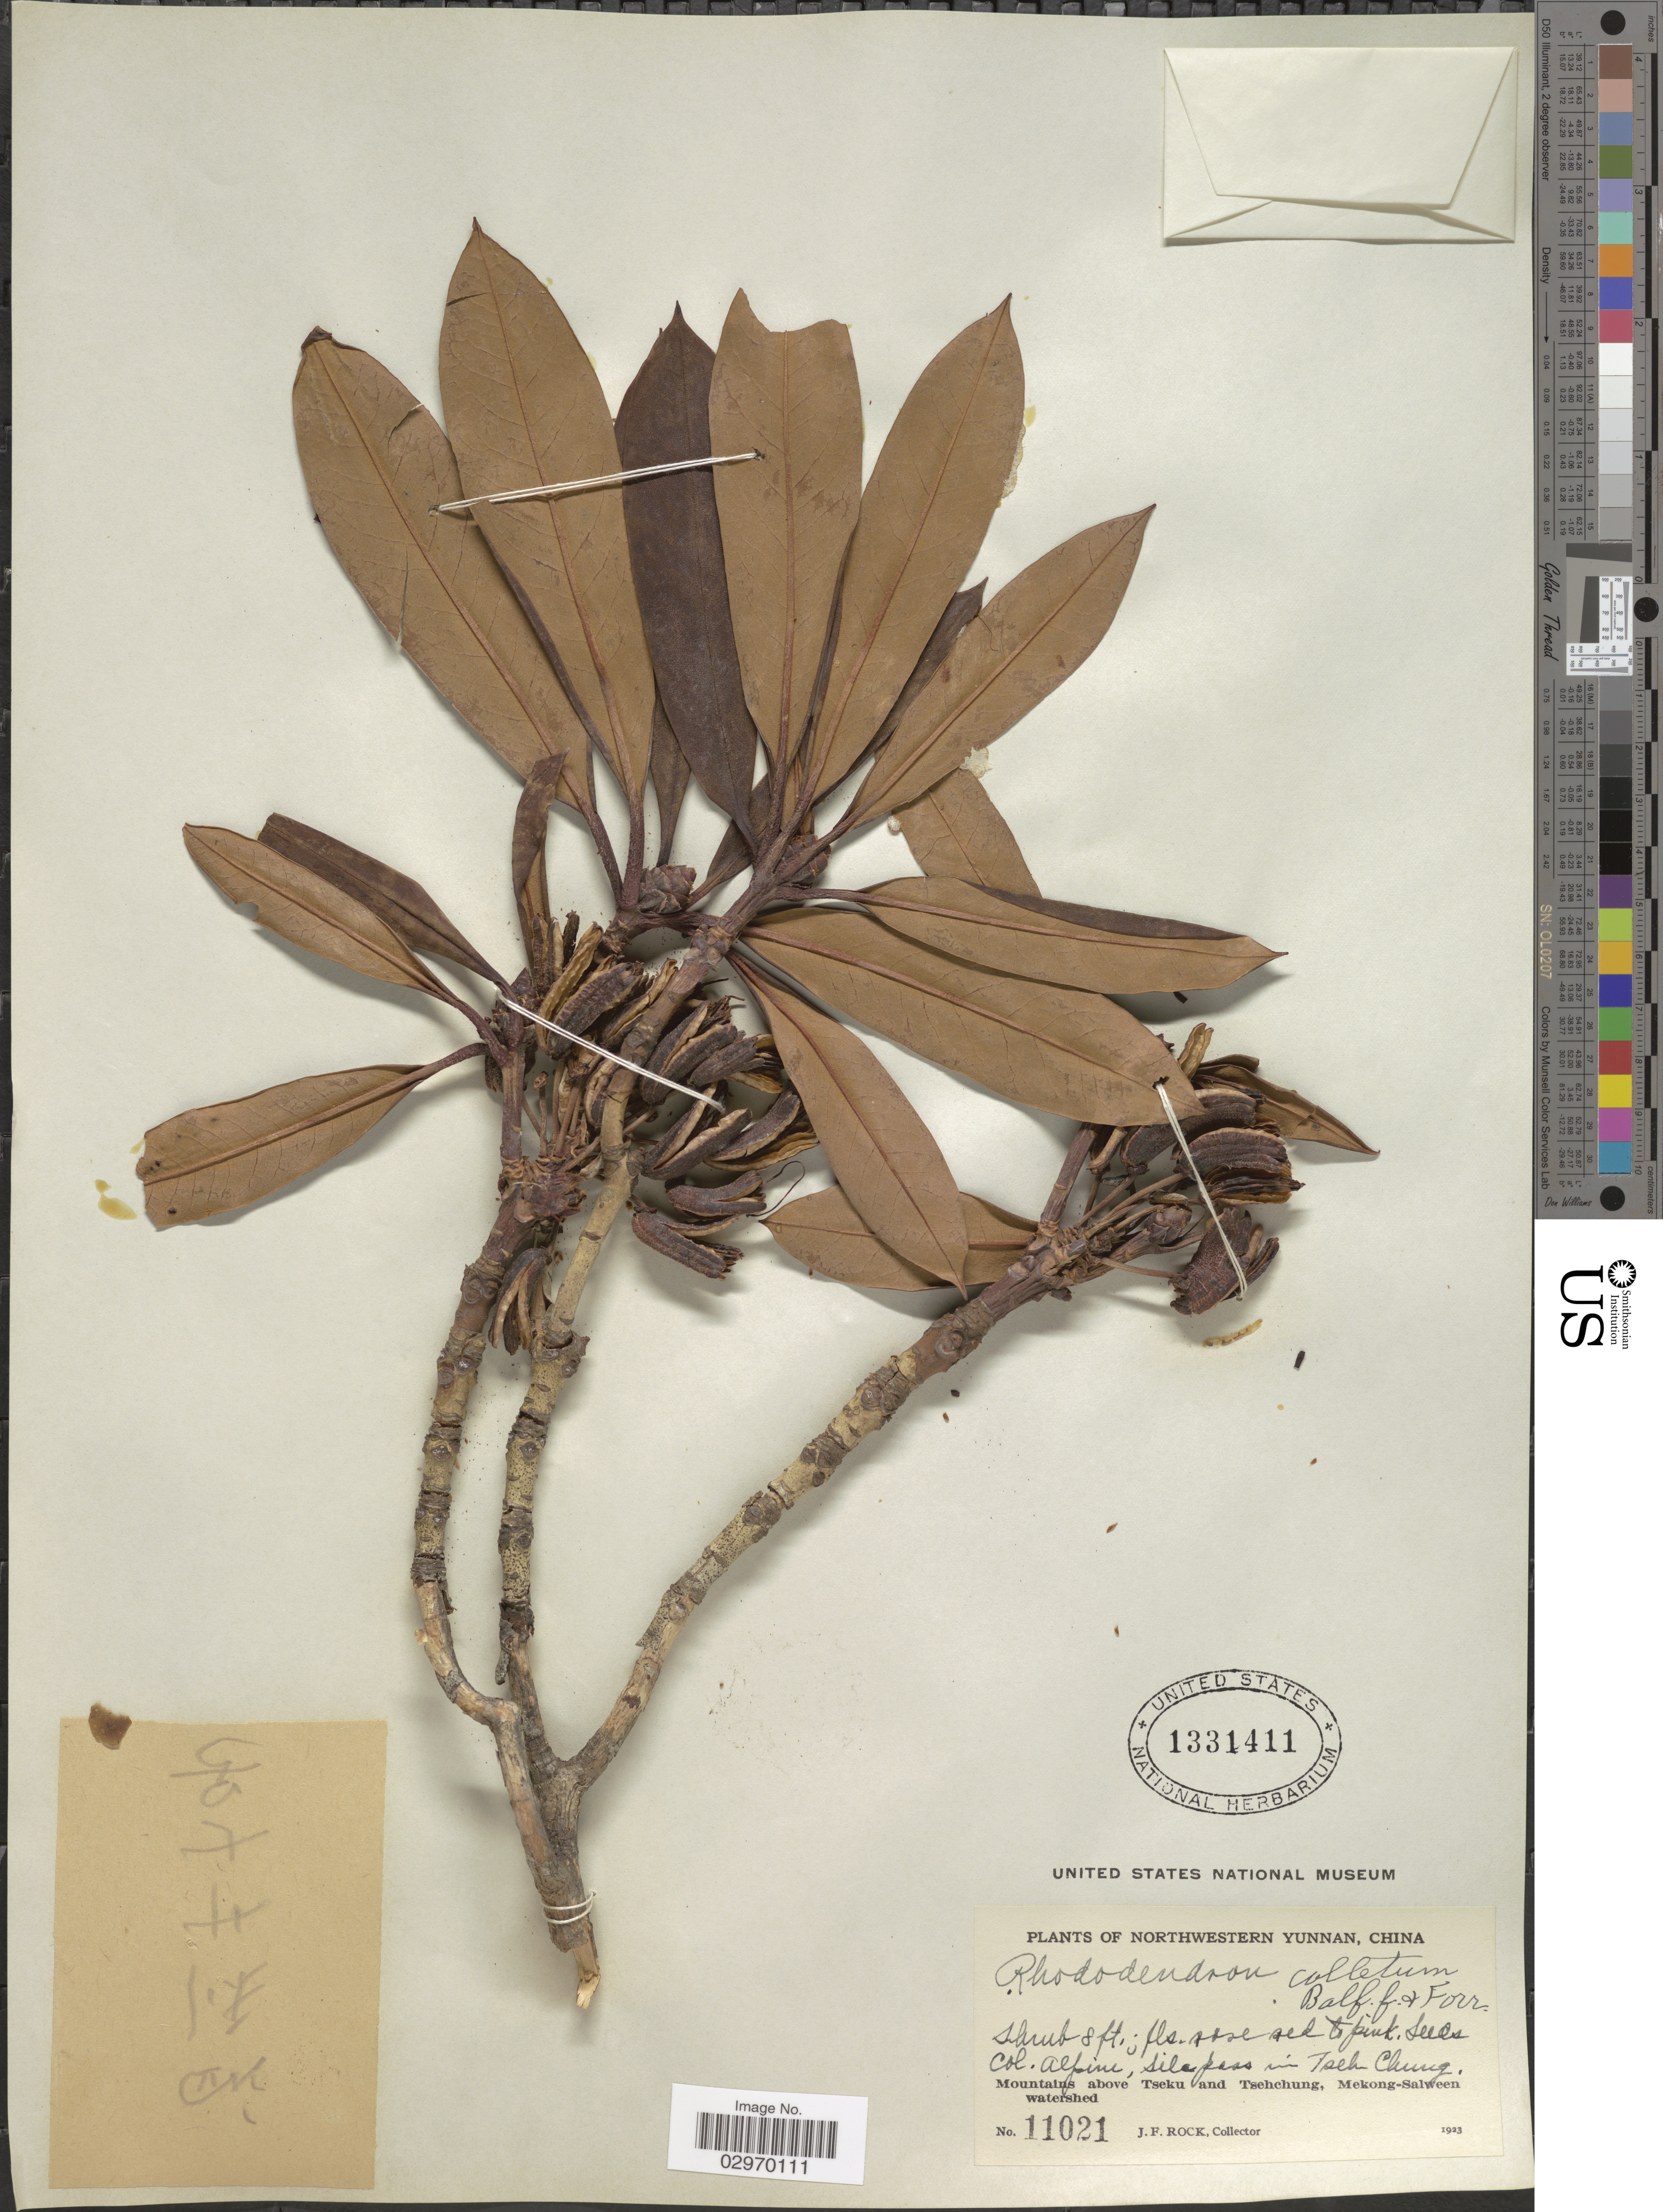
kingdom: Plantae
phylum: Tracheophyta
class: Magnoliopsida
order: Ericales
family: Ericaceae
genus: Rhododendron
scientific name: Rhododendron colletum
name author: Balf. f. & Forrest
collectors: J. Rock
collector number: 11021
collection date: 1923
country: China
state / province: Yunnan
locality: Northwestern Yunnan. Pass in Tseh Chung. Mountains above Tseku and Tsehchung, Mekong-Salween watershed.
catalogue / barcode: US 1331411